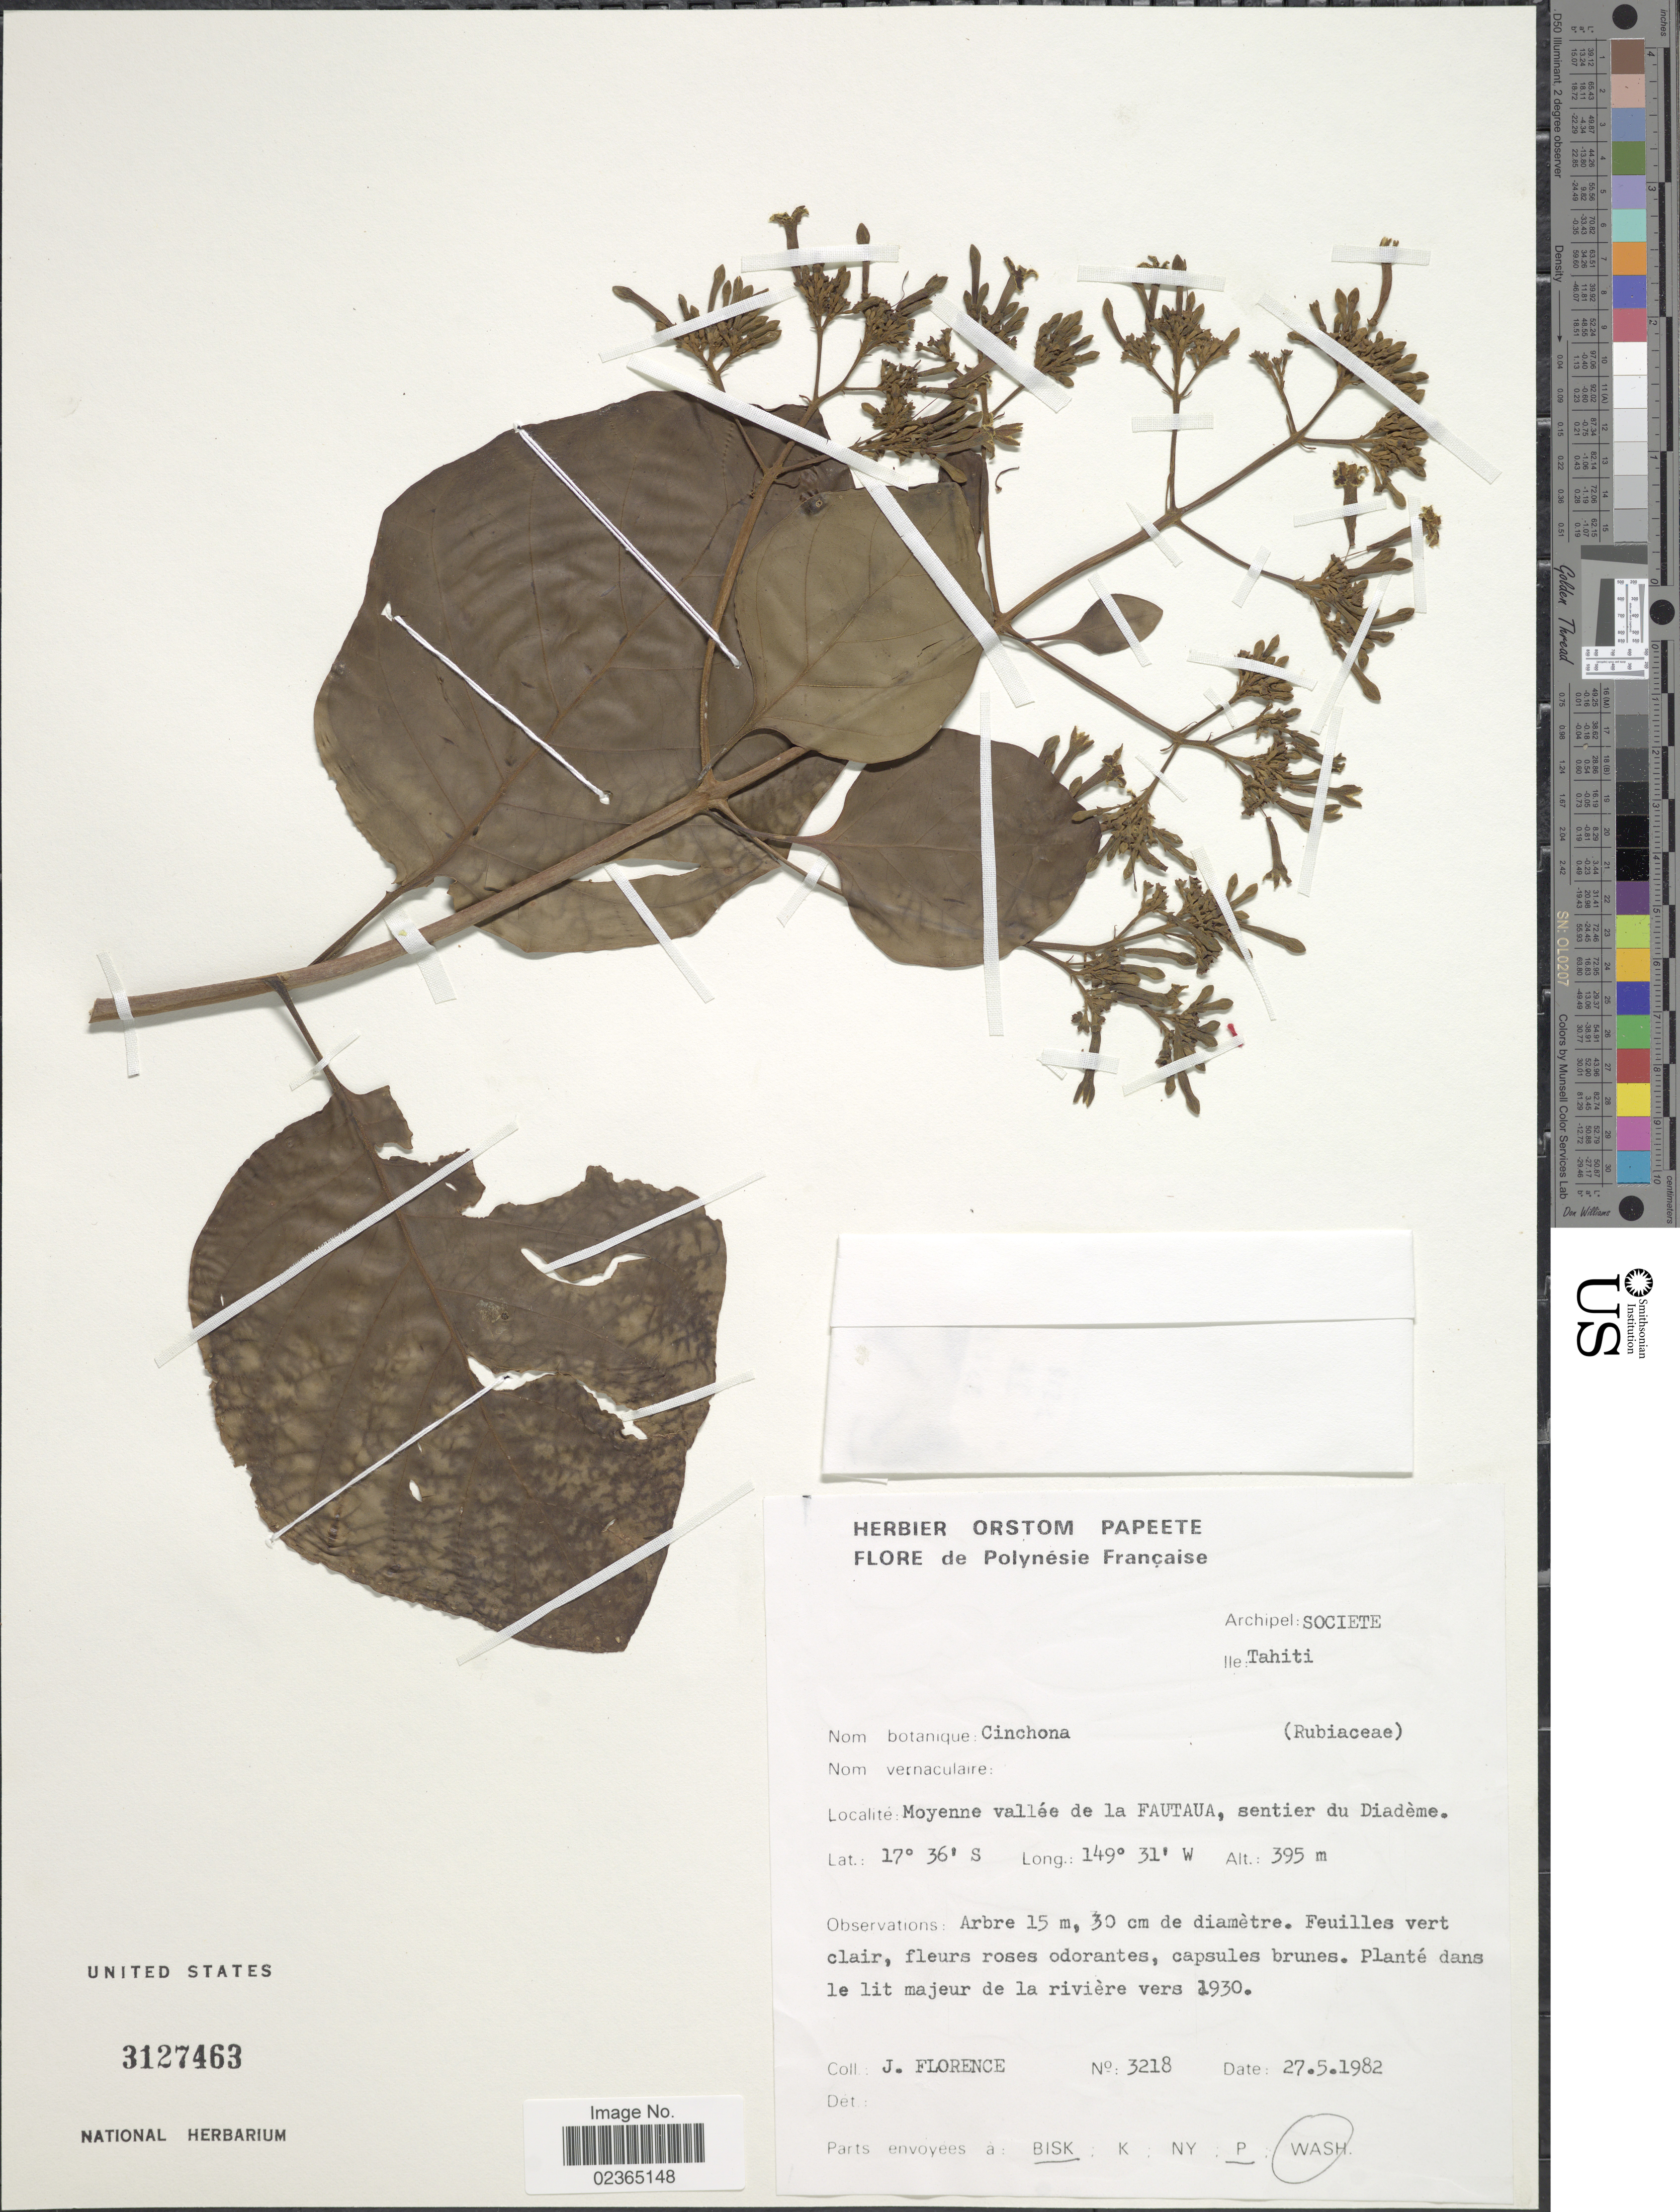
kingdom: Plantae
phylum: Tracheophyta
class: Magnoliopsida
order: Gentianales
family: Rubiaceae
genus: Cinchona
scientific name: Cinchona sp.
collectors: J. Florence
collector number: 3218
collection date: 1982-05-27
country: French Polynesia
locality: Polynesie Francaise, Moyenne vallee de la Fautaua, sentier du Diademe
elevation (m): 395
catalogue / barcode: US 3127463